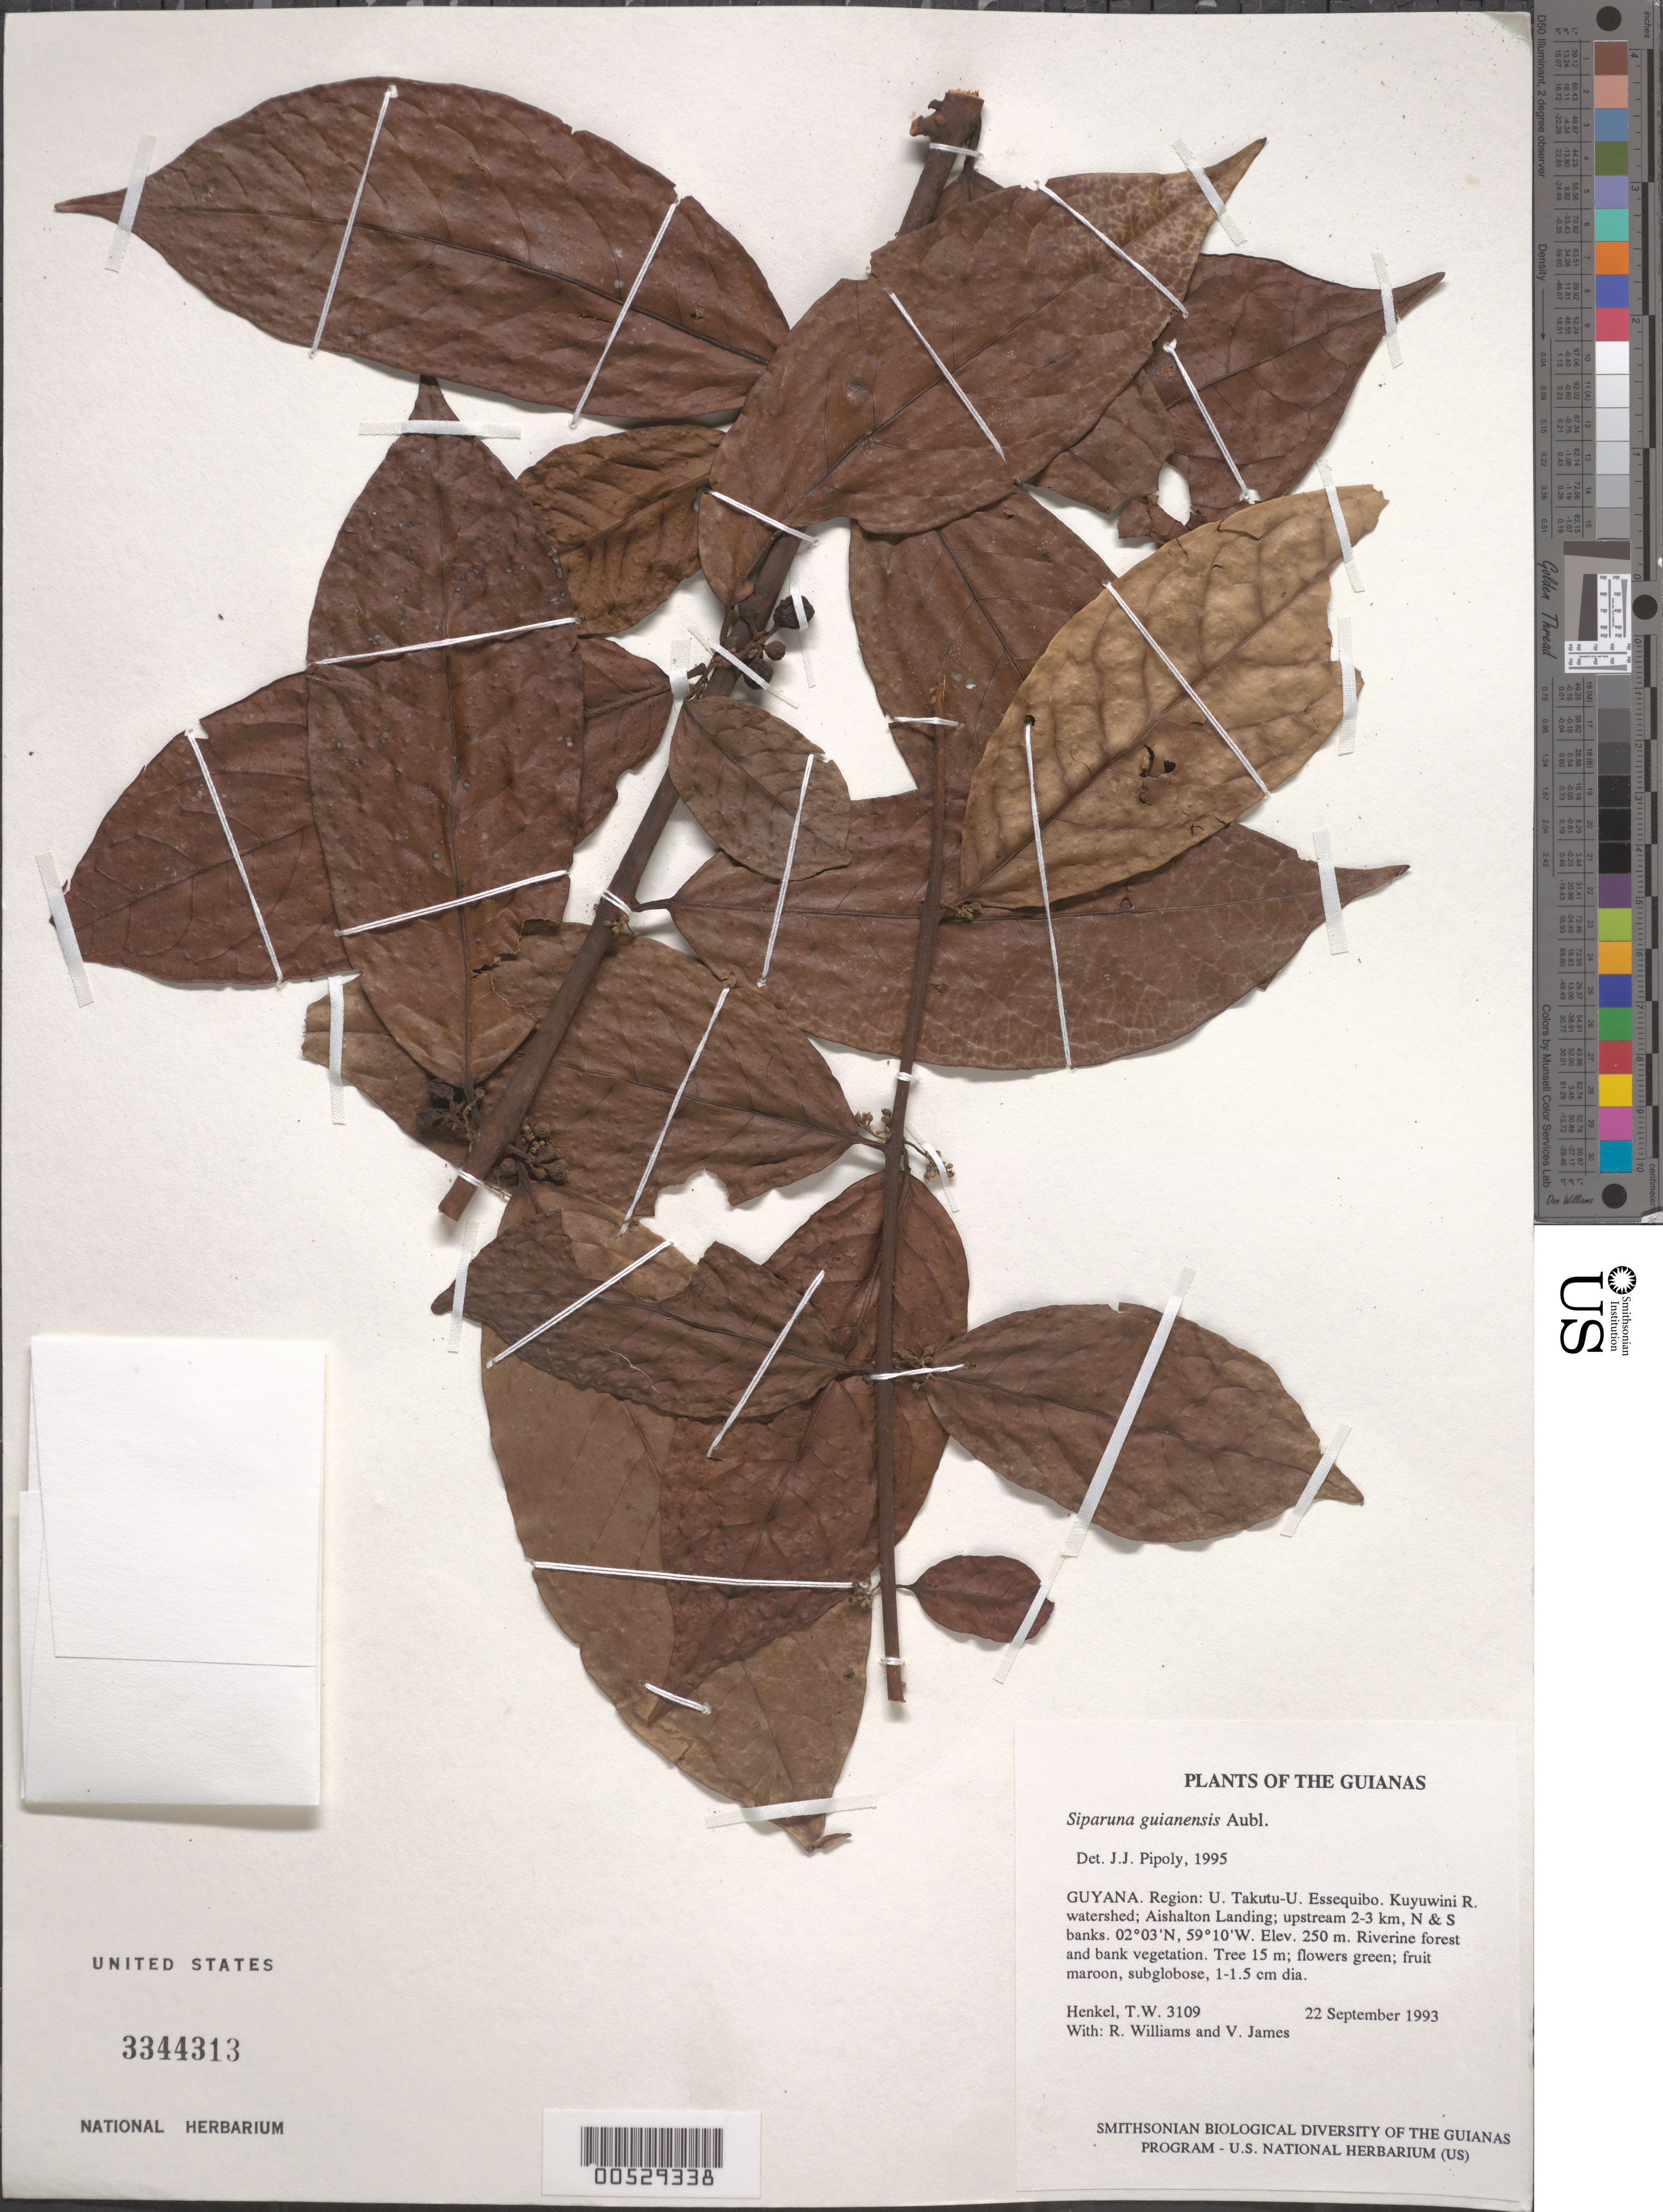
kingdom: Plantae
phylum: Tracheophyta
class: Magnoliopsida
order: Laurales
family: Siparunaceae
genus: Siparuna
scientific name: Siparuna guianensis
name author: Aubl.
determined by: Renner, S. S.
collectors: T. Henkel, R. Williams & V. James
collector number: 3109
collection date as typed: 22 September 1993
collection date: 1993-09-22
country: Guyana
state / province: U. Takutu-U. Essequibo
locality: Kuyuwini R. watershed; Aishalton Landing; upstream 2-3 km, N & S banks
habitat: Riverine forest and bank vegetation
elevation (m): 250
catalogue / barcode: US 3344313